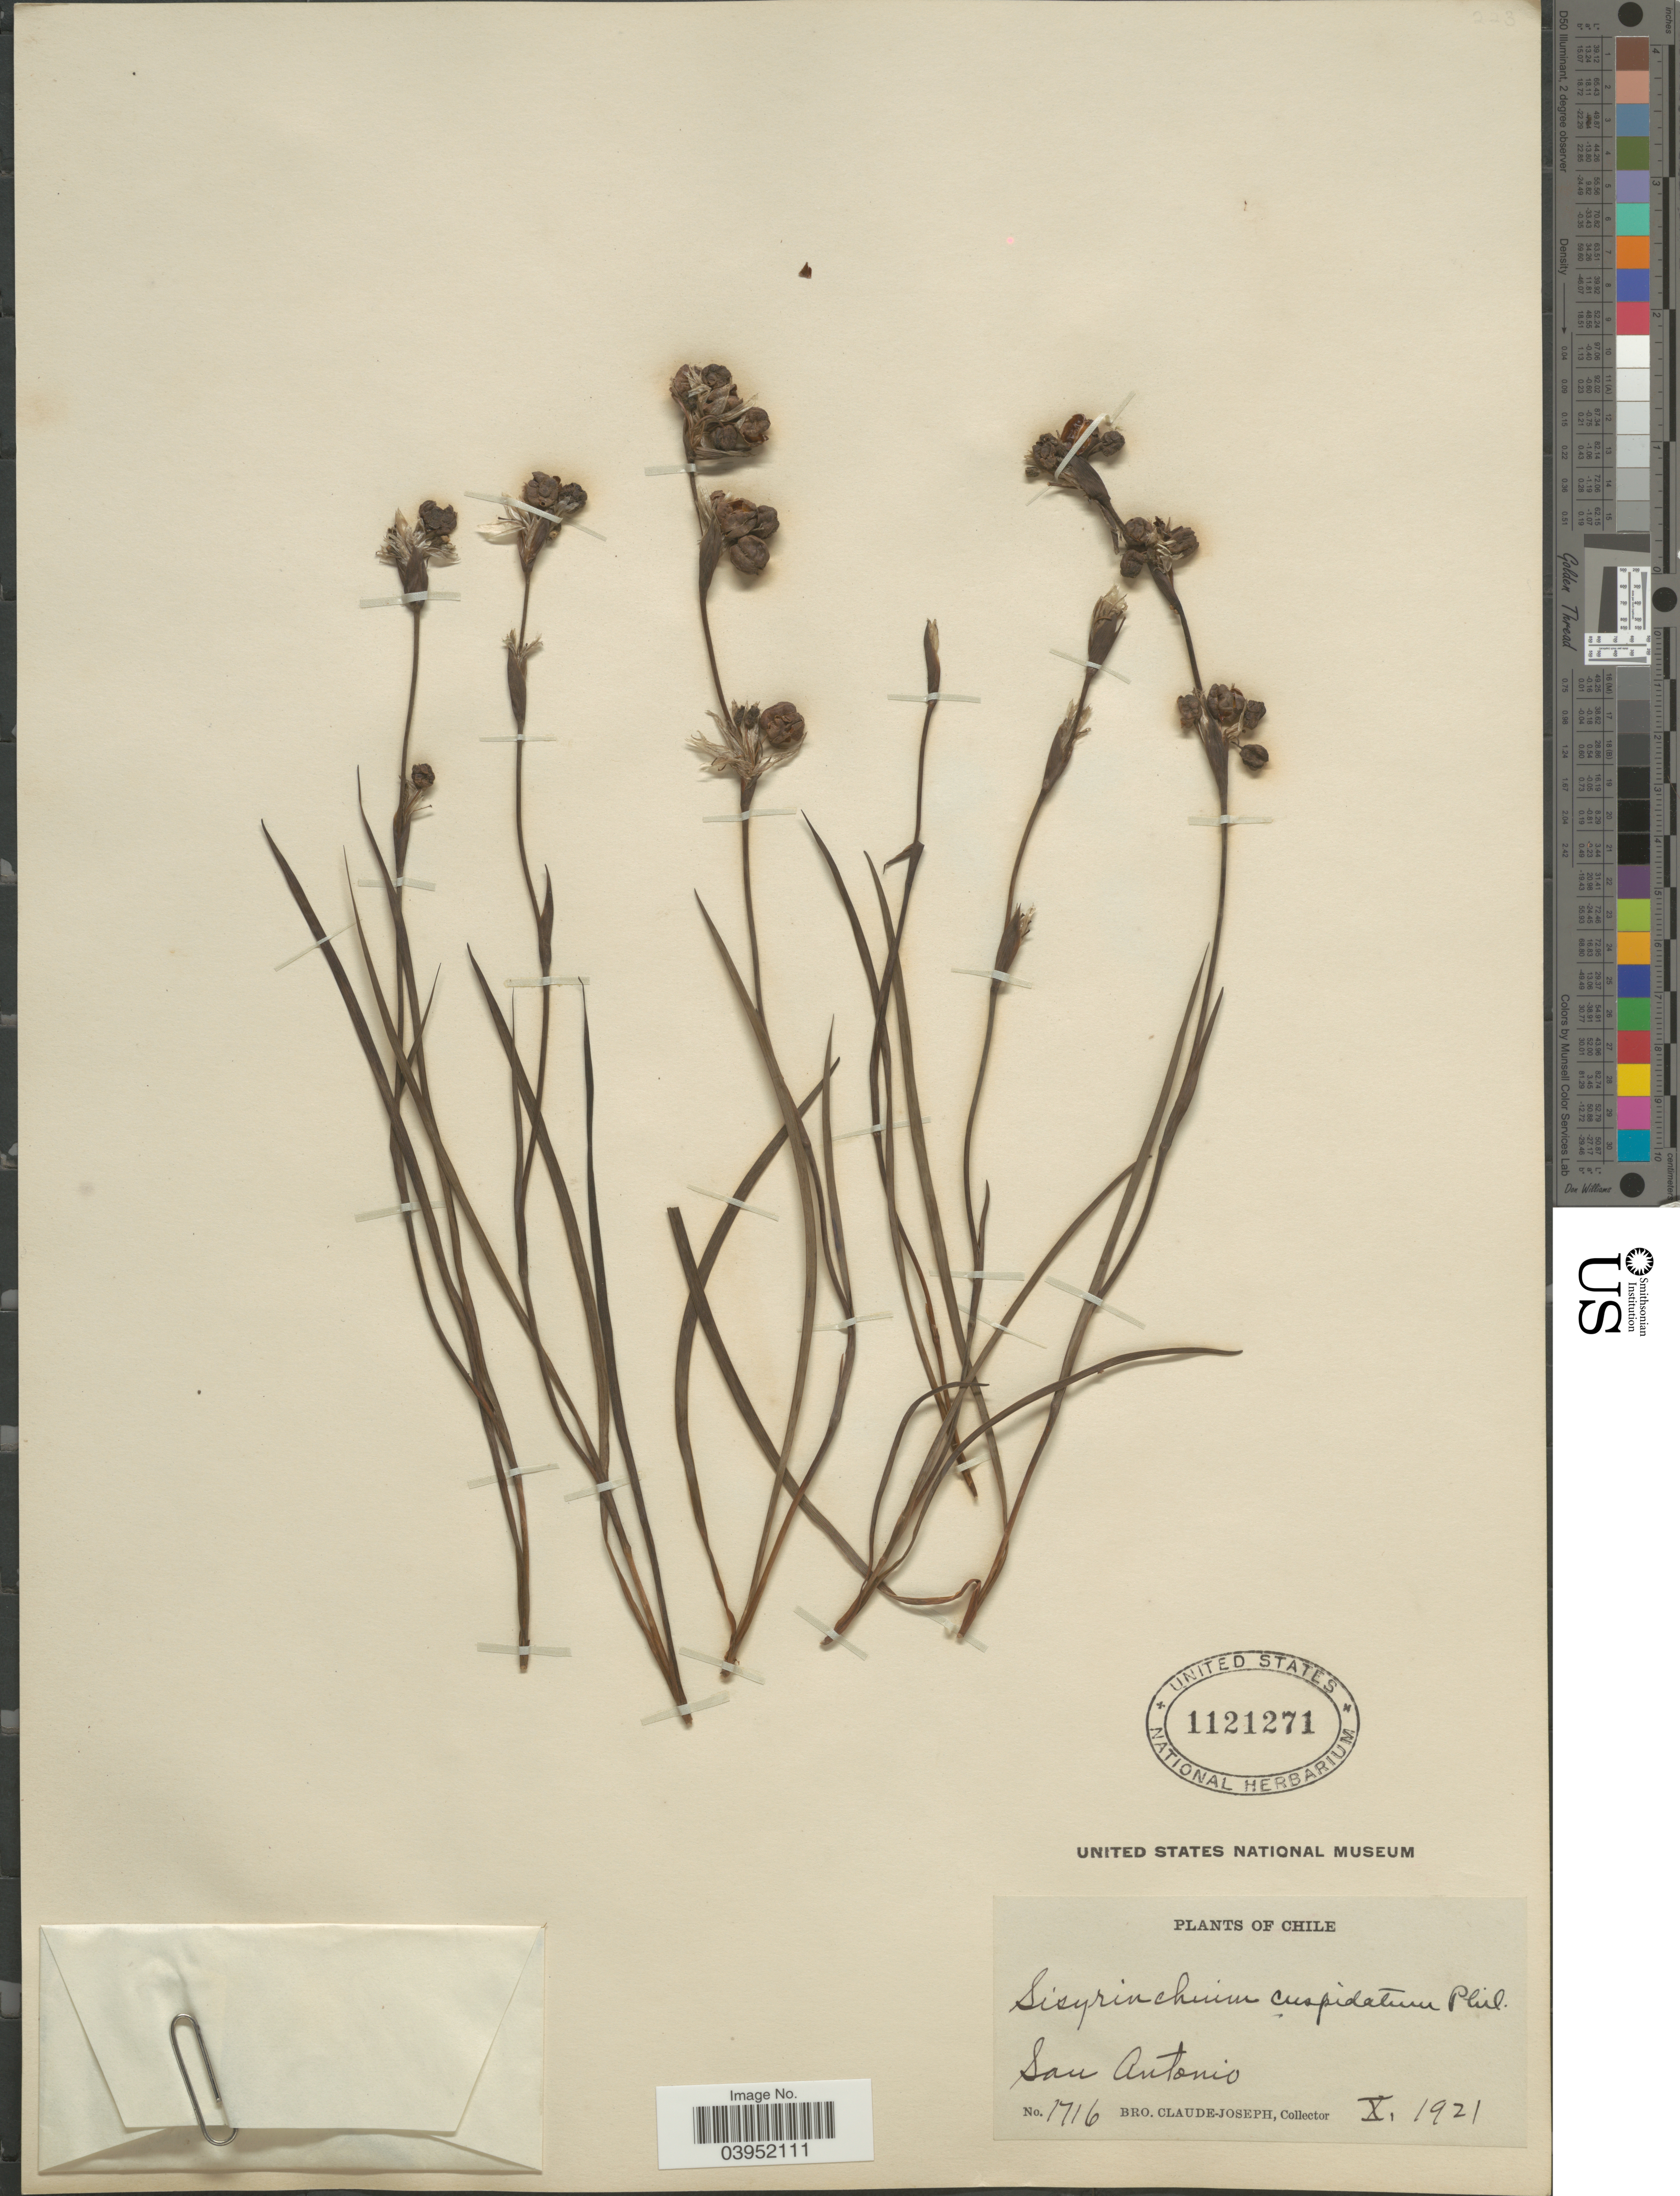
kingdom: Plantae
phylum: Tracheophyta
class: Liliopsida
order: Asparagales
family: Iridaceae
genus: Sisyrinchium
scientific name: Sisyrinchium cuspidatum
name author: Poepp.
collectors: Bro. Claude-Joseph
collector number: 1716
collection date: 1921-10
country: Chile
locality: San Antonio.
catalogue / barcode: US 1121271